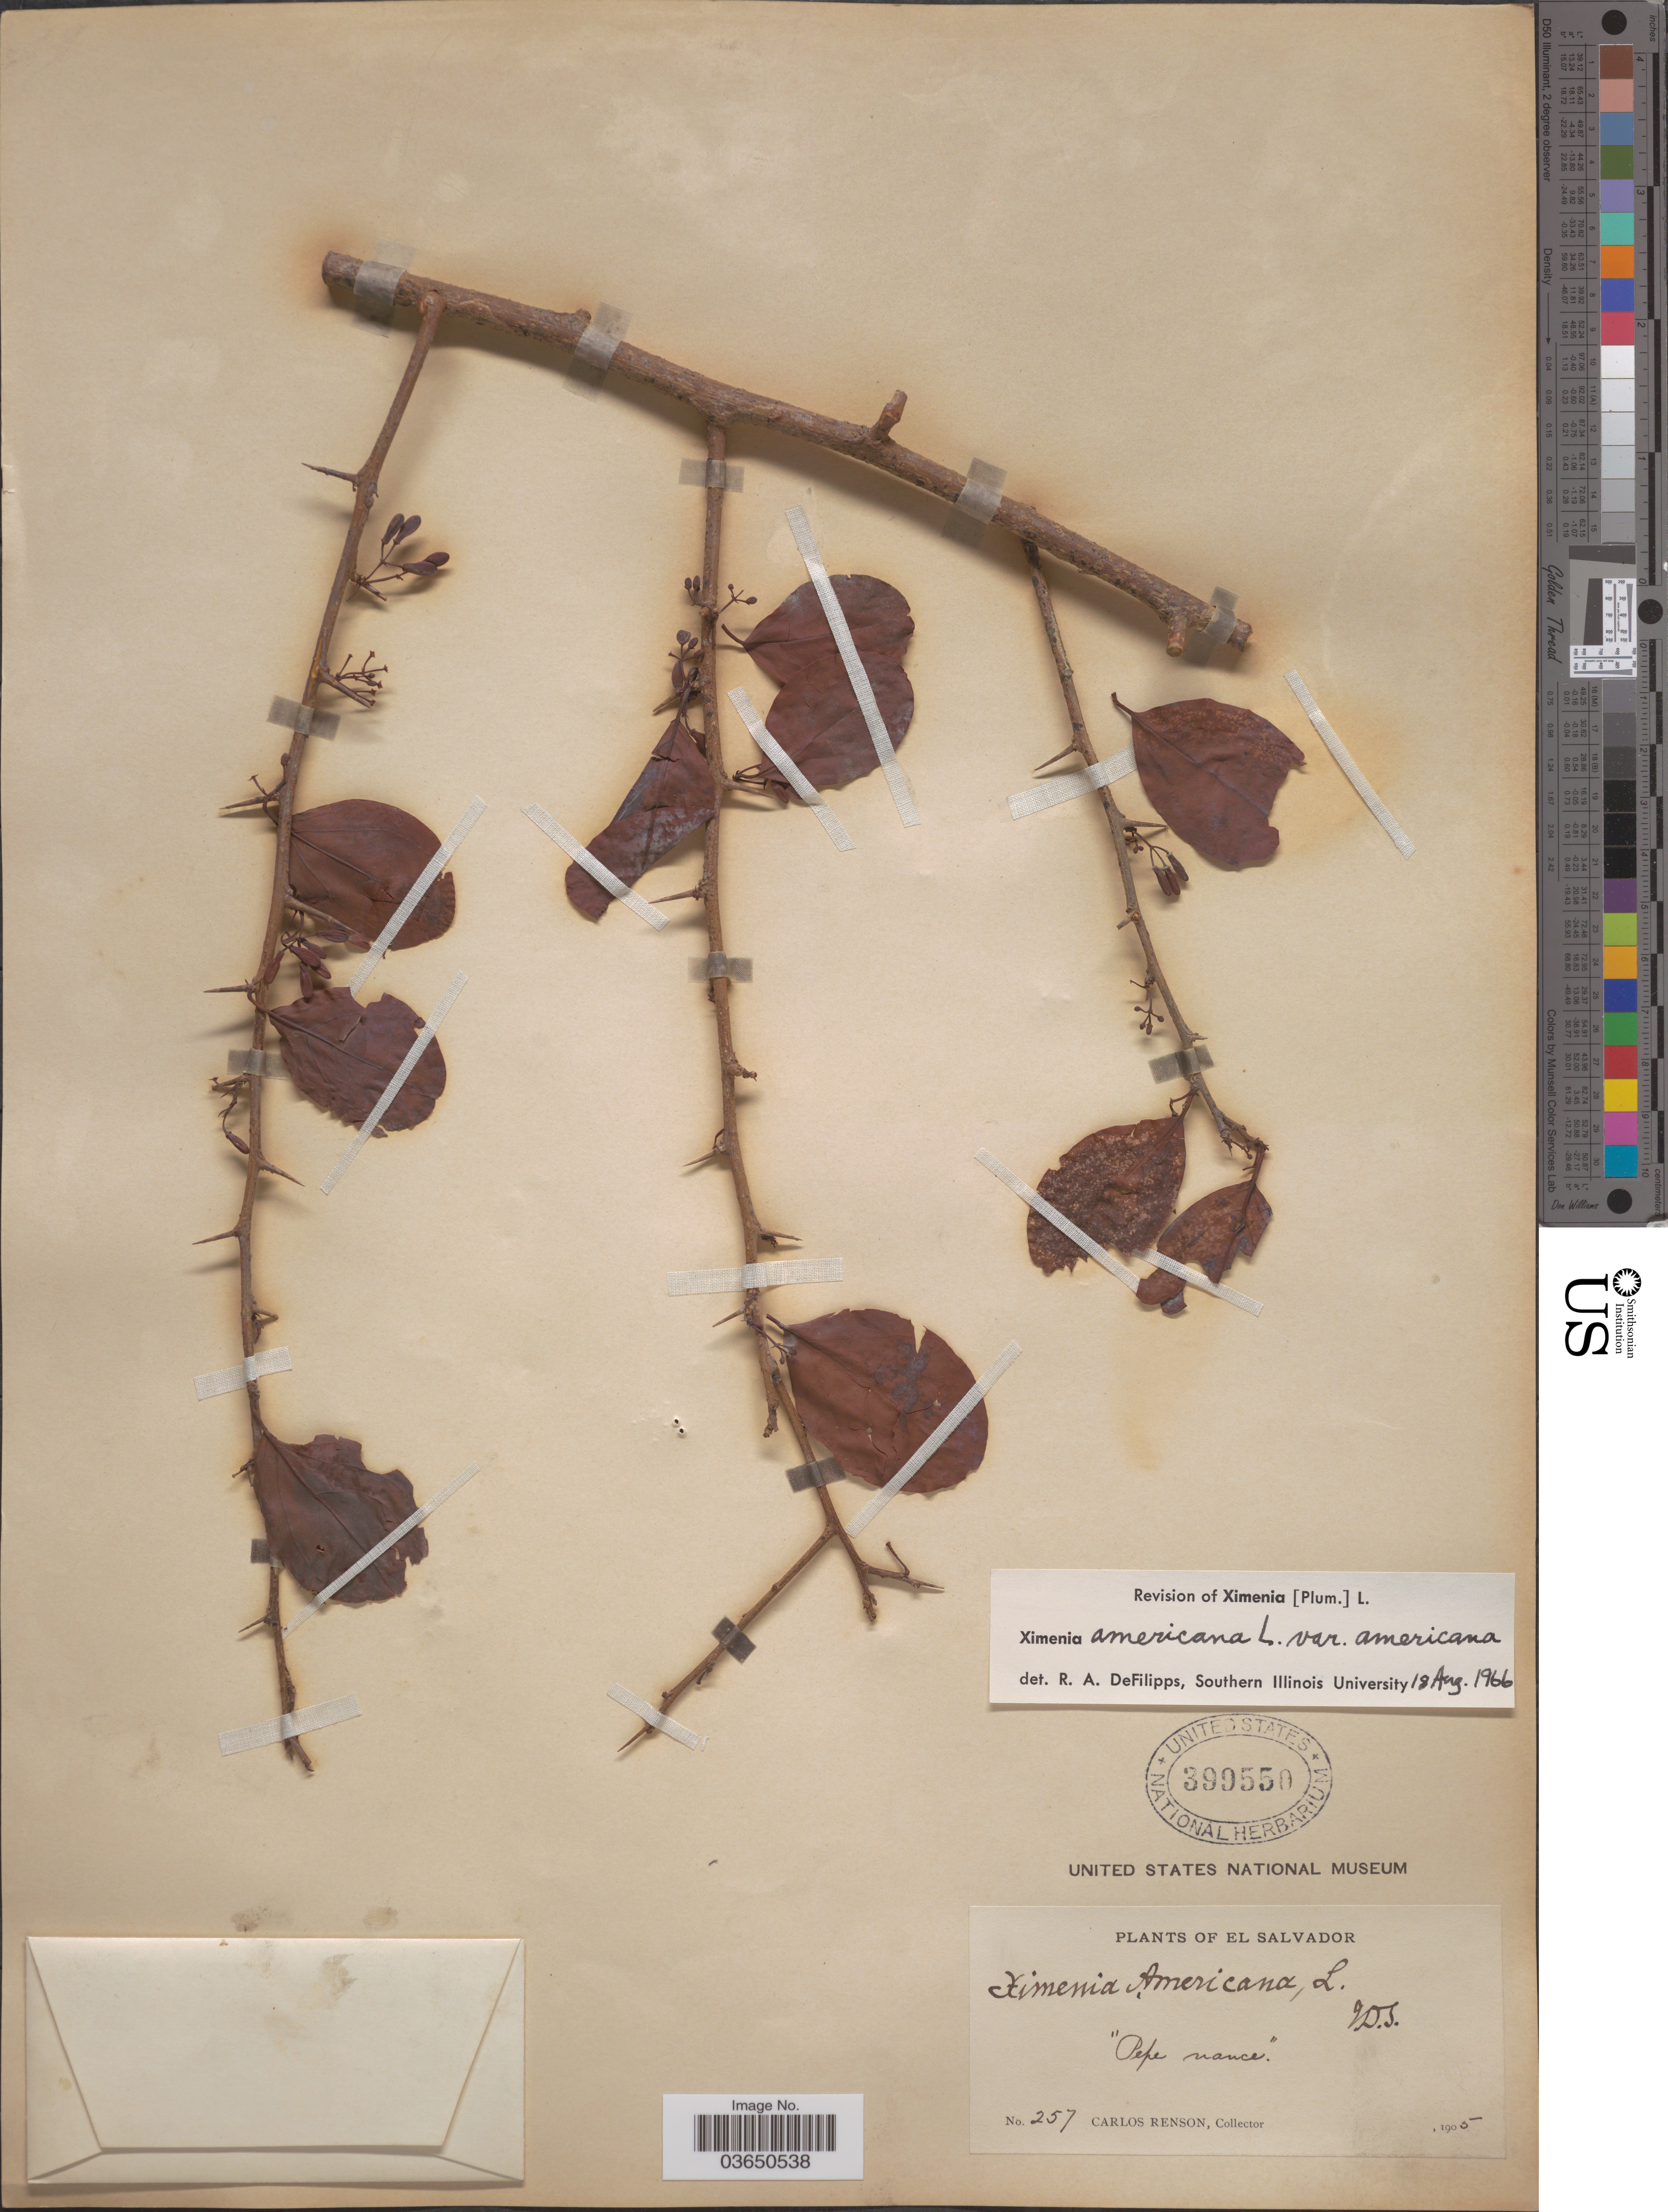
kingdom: Plantae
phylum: Tracheophyta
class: Magnoliopsida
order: Santalales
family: Ximeniaceae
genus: Ximenia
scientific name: Ximenia americana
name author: L.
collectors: C. Renson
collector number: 257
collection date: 1905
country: El Salvador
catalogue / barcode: US 399550